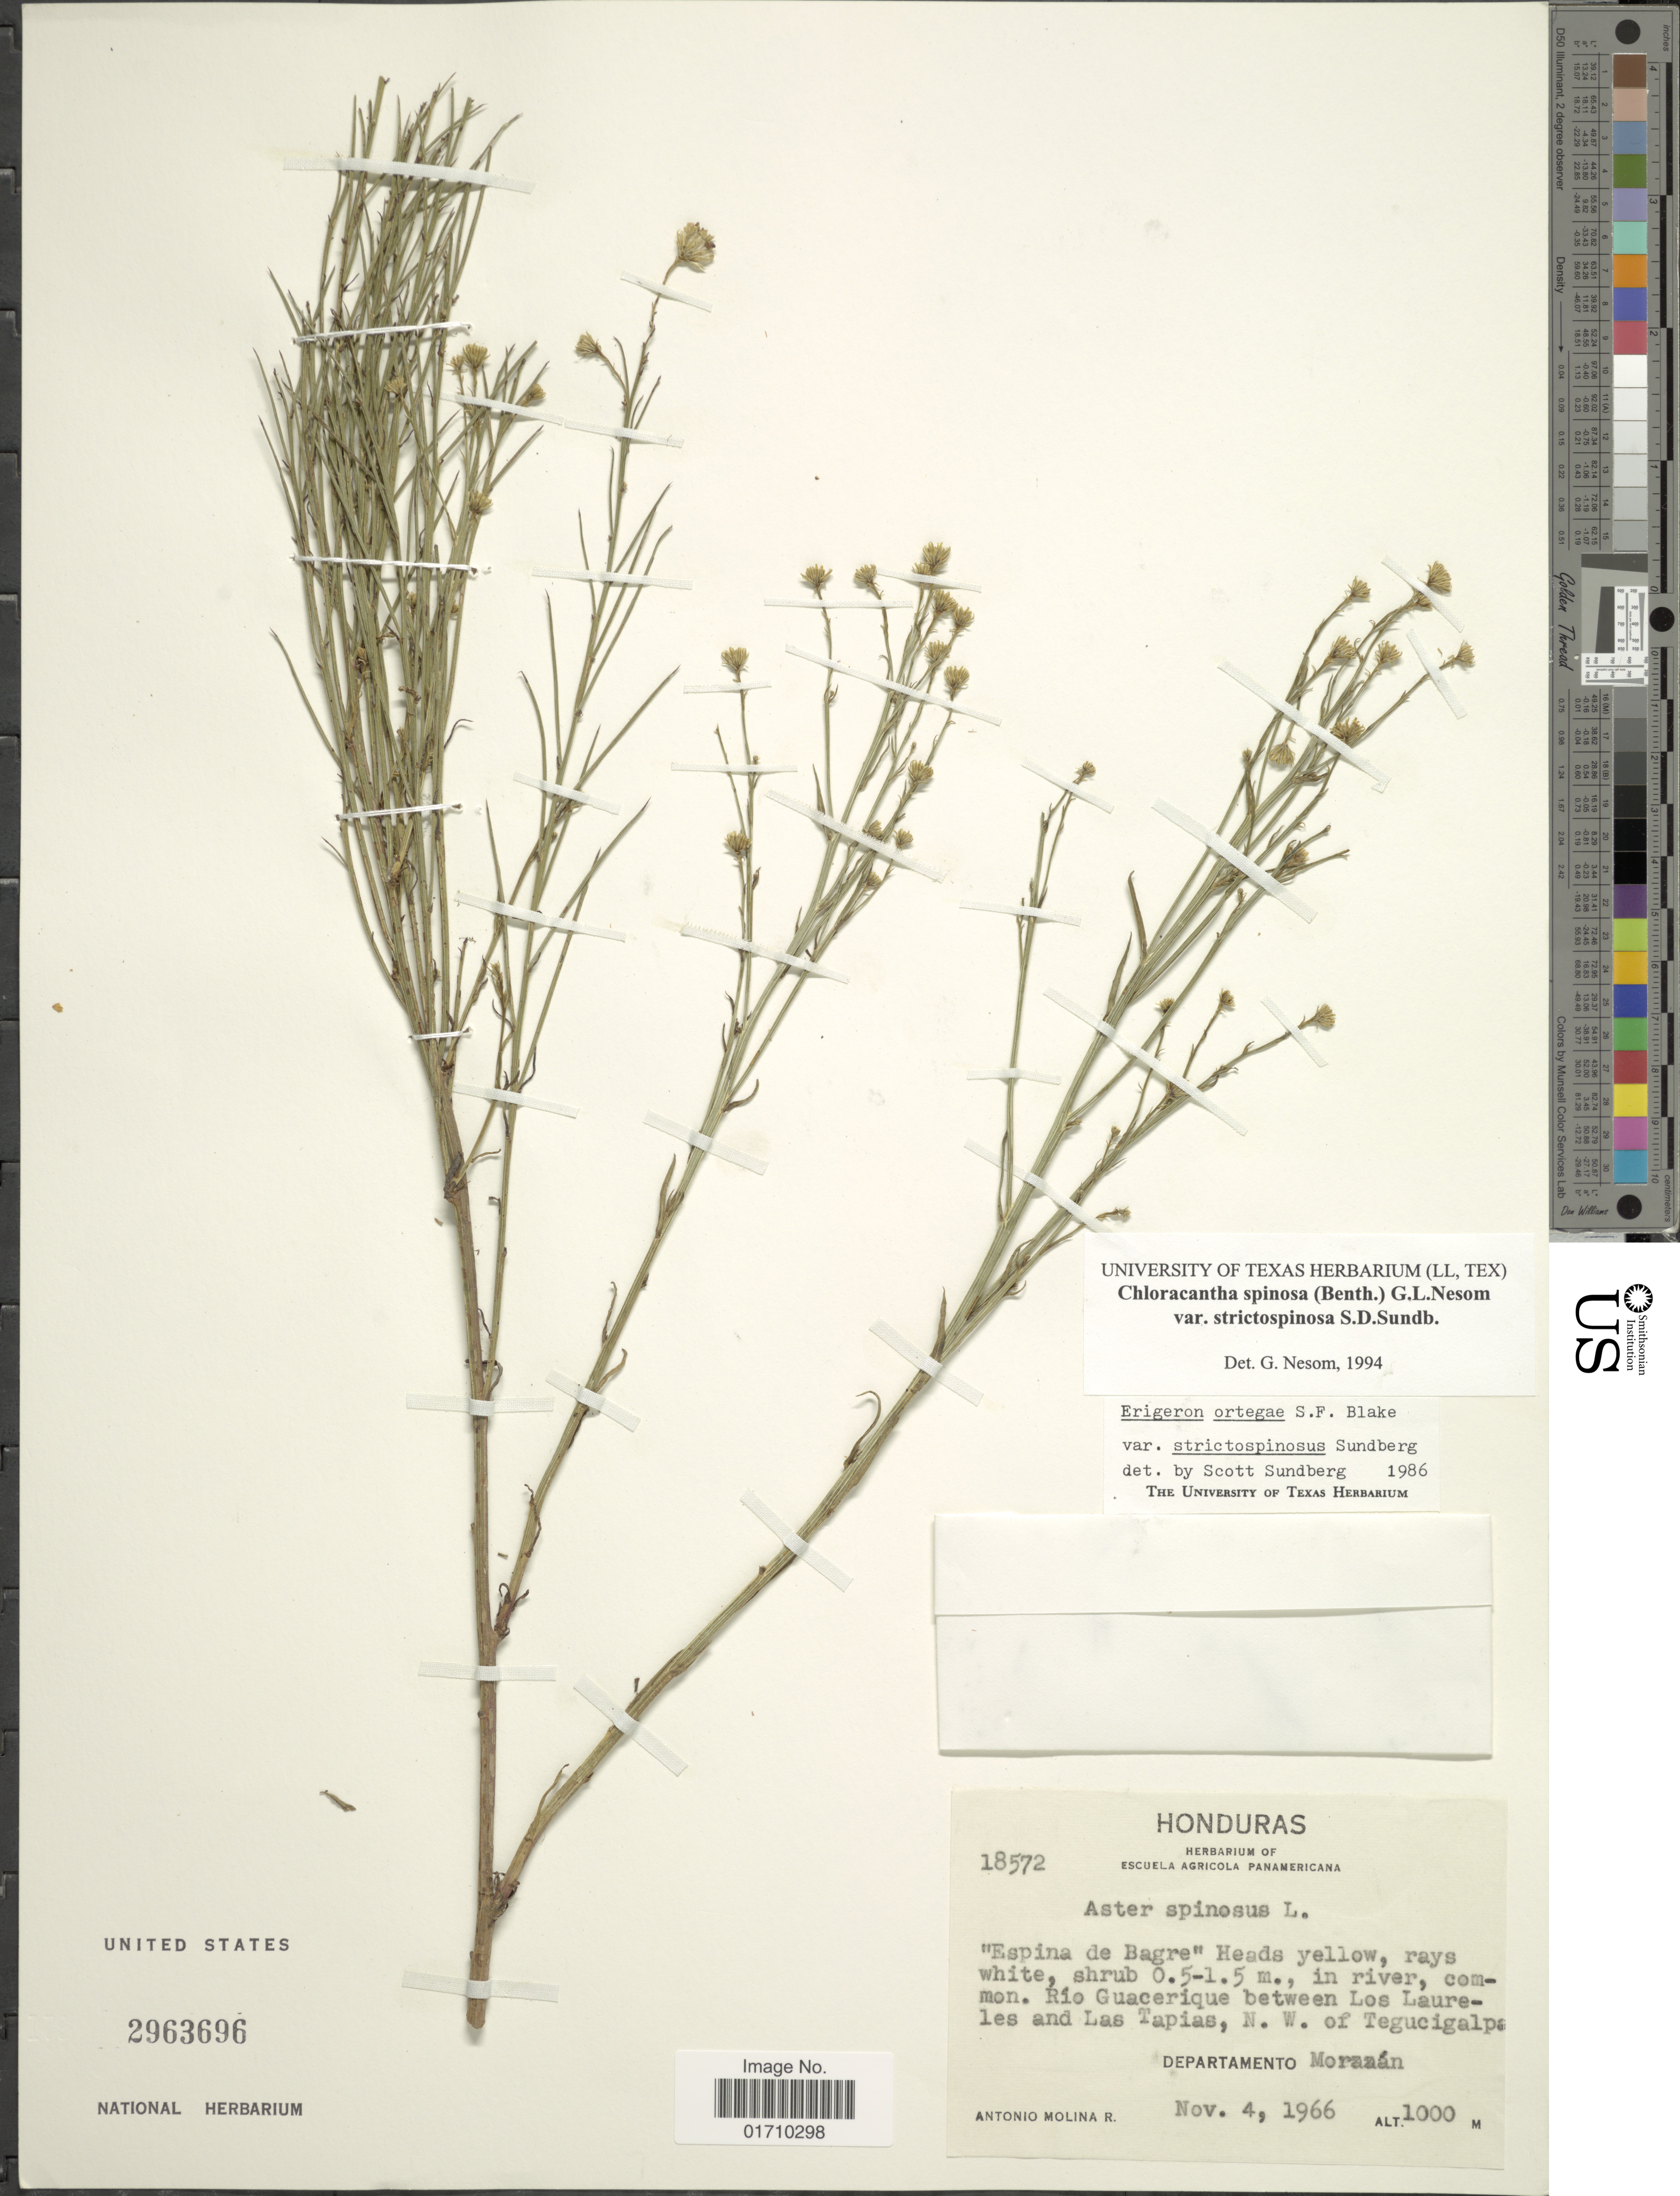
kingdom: Plantae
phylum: Tracheophyta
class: Magnoliopsida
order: Asterales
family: Asteraceae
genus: Chloracantha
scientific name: Chloracantha spinosa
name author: (Benth.) G.L. Nesom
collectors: A. Molina R.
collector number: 18572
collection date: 1966-11-04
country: Honduras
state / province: Fco. Morazán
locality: Río Guacerique between Los Laureles and Las Tapias, N.W. of Tegucigalpa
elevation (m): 1000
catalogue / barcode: US 2963696